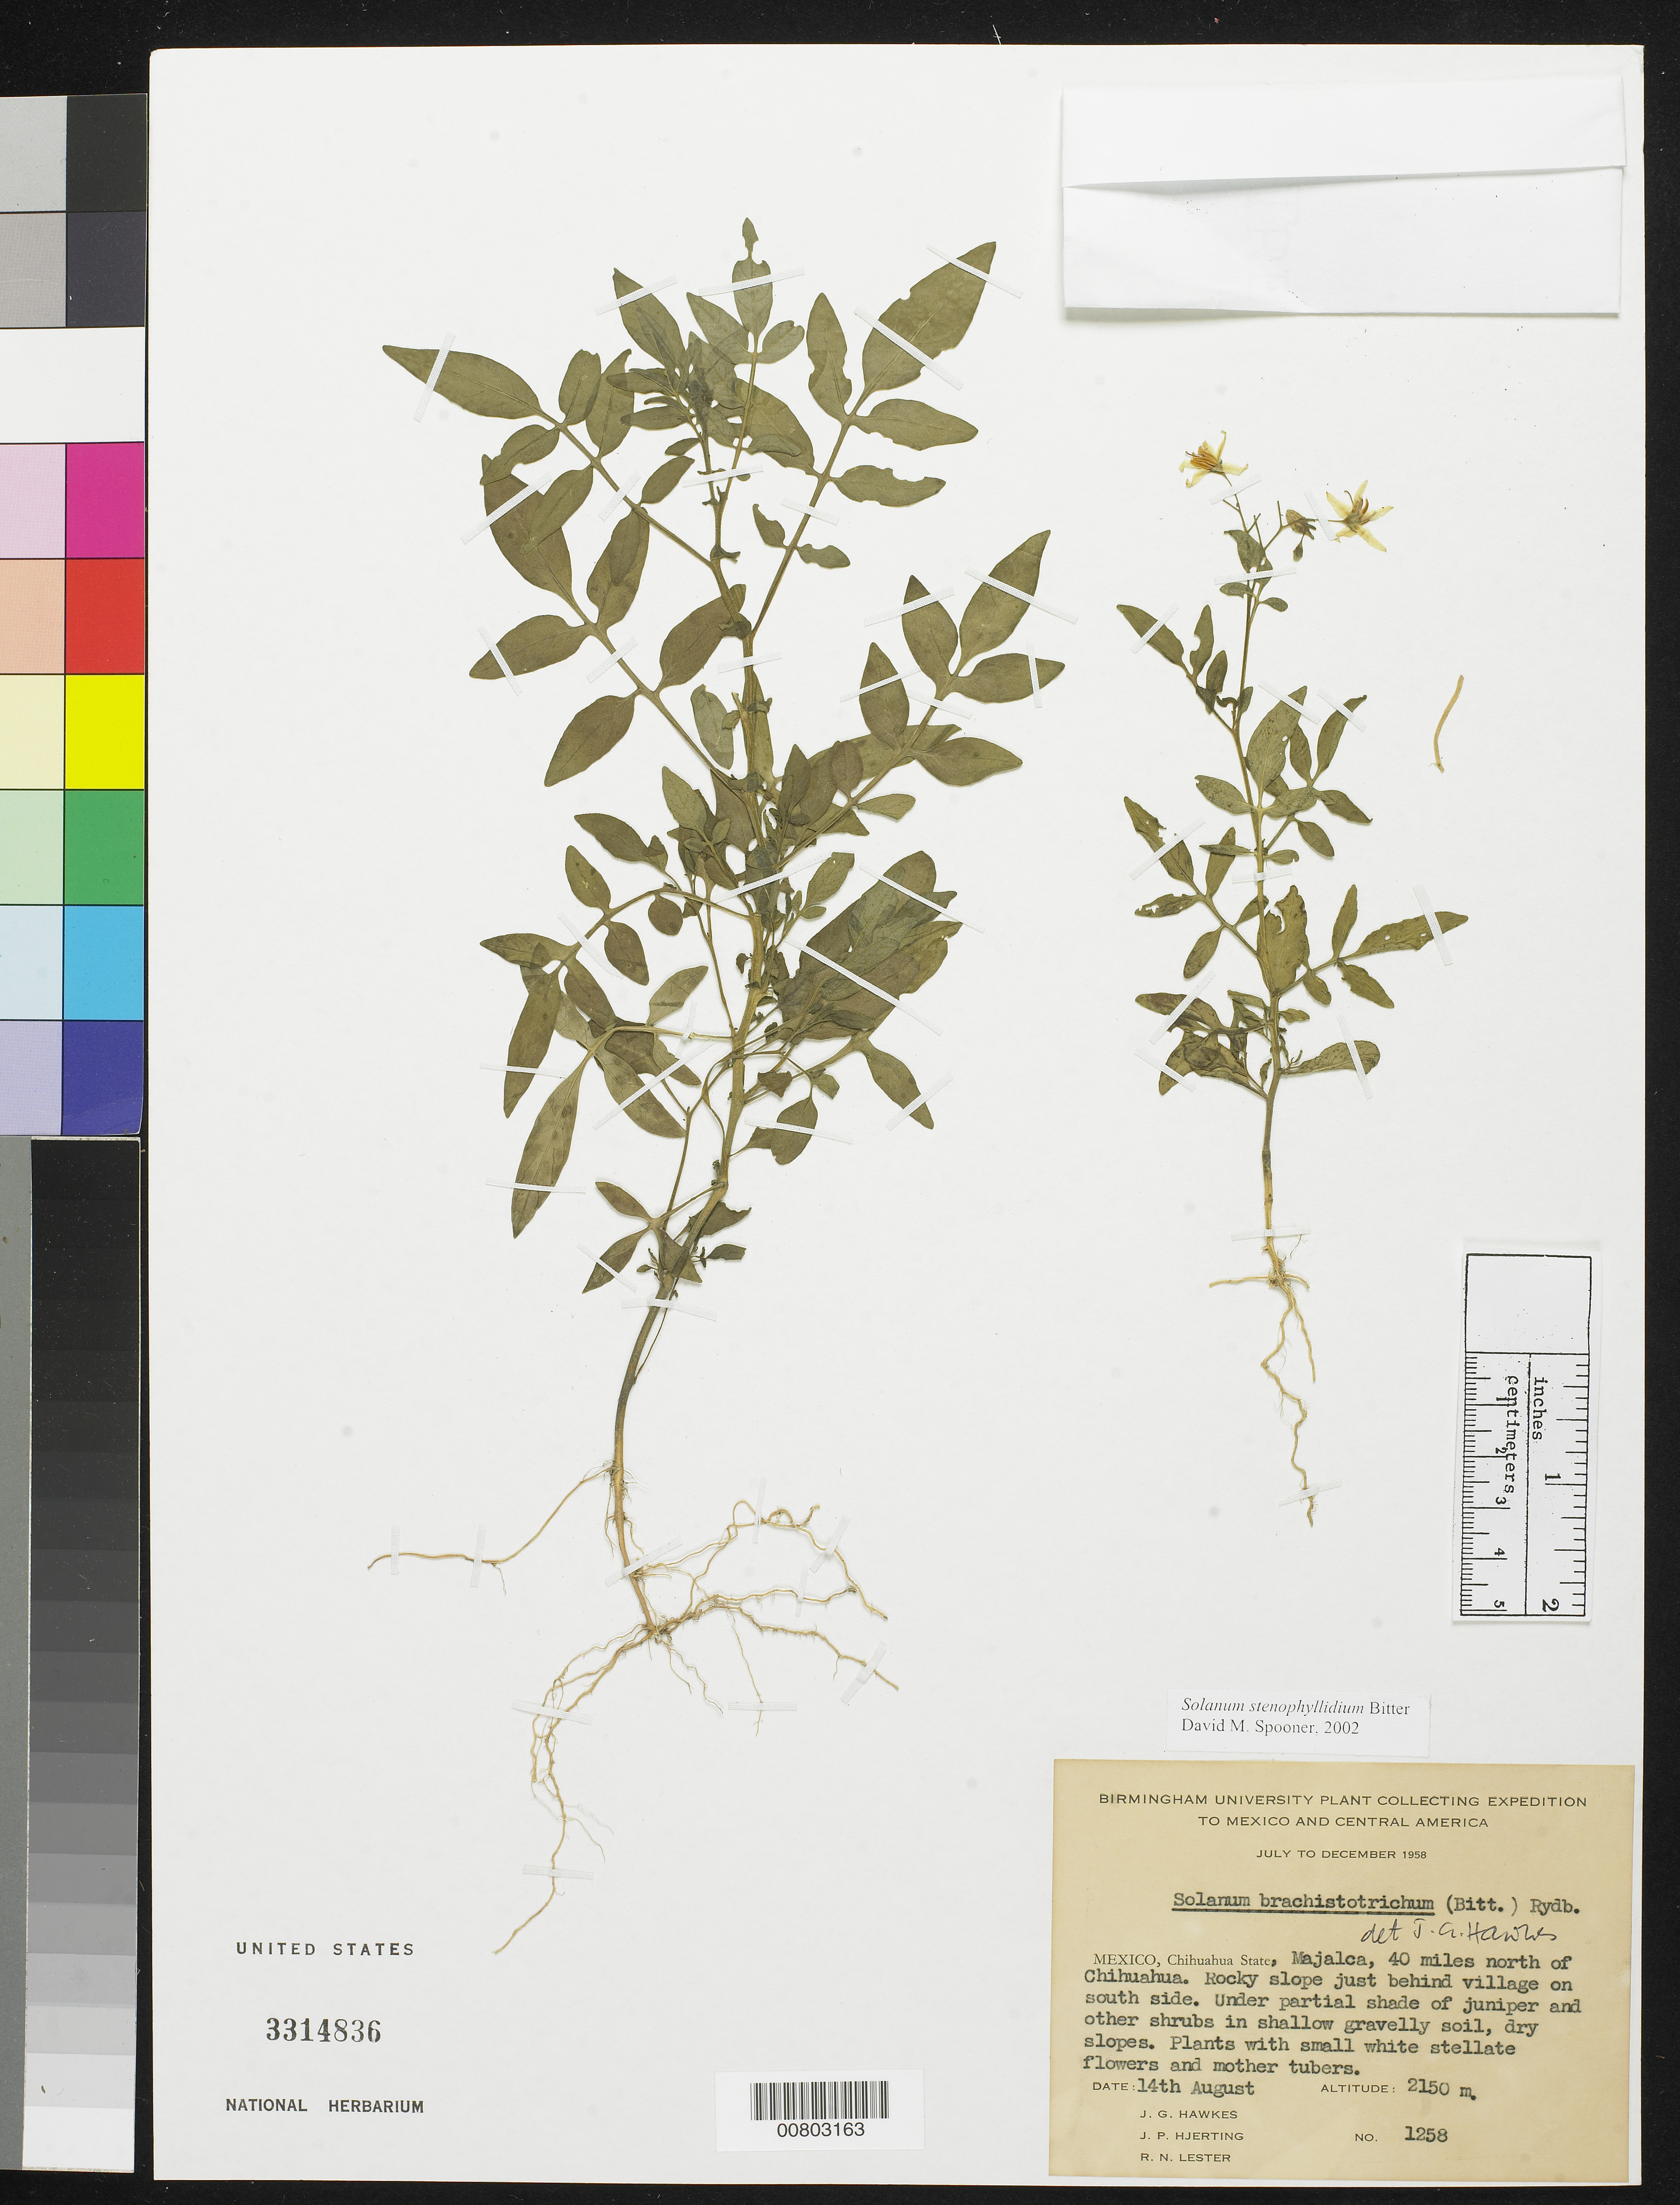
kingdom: Plantae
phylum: Tracheophyta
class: Magnoliopsida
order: Solanales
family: Solanaceae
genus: Solanum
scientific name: Solanum stenophyllidium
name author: Bitter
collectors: J. G. Hawkes, J. P. Hjerting & R. Lester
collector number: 1258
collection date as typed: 14 Aug 1958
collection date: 1958-08-14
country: Mexico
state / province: Chihuahua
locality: Majalca, 40 miles north of Chihuahua, Chihuahua.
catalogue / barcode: US 3314836